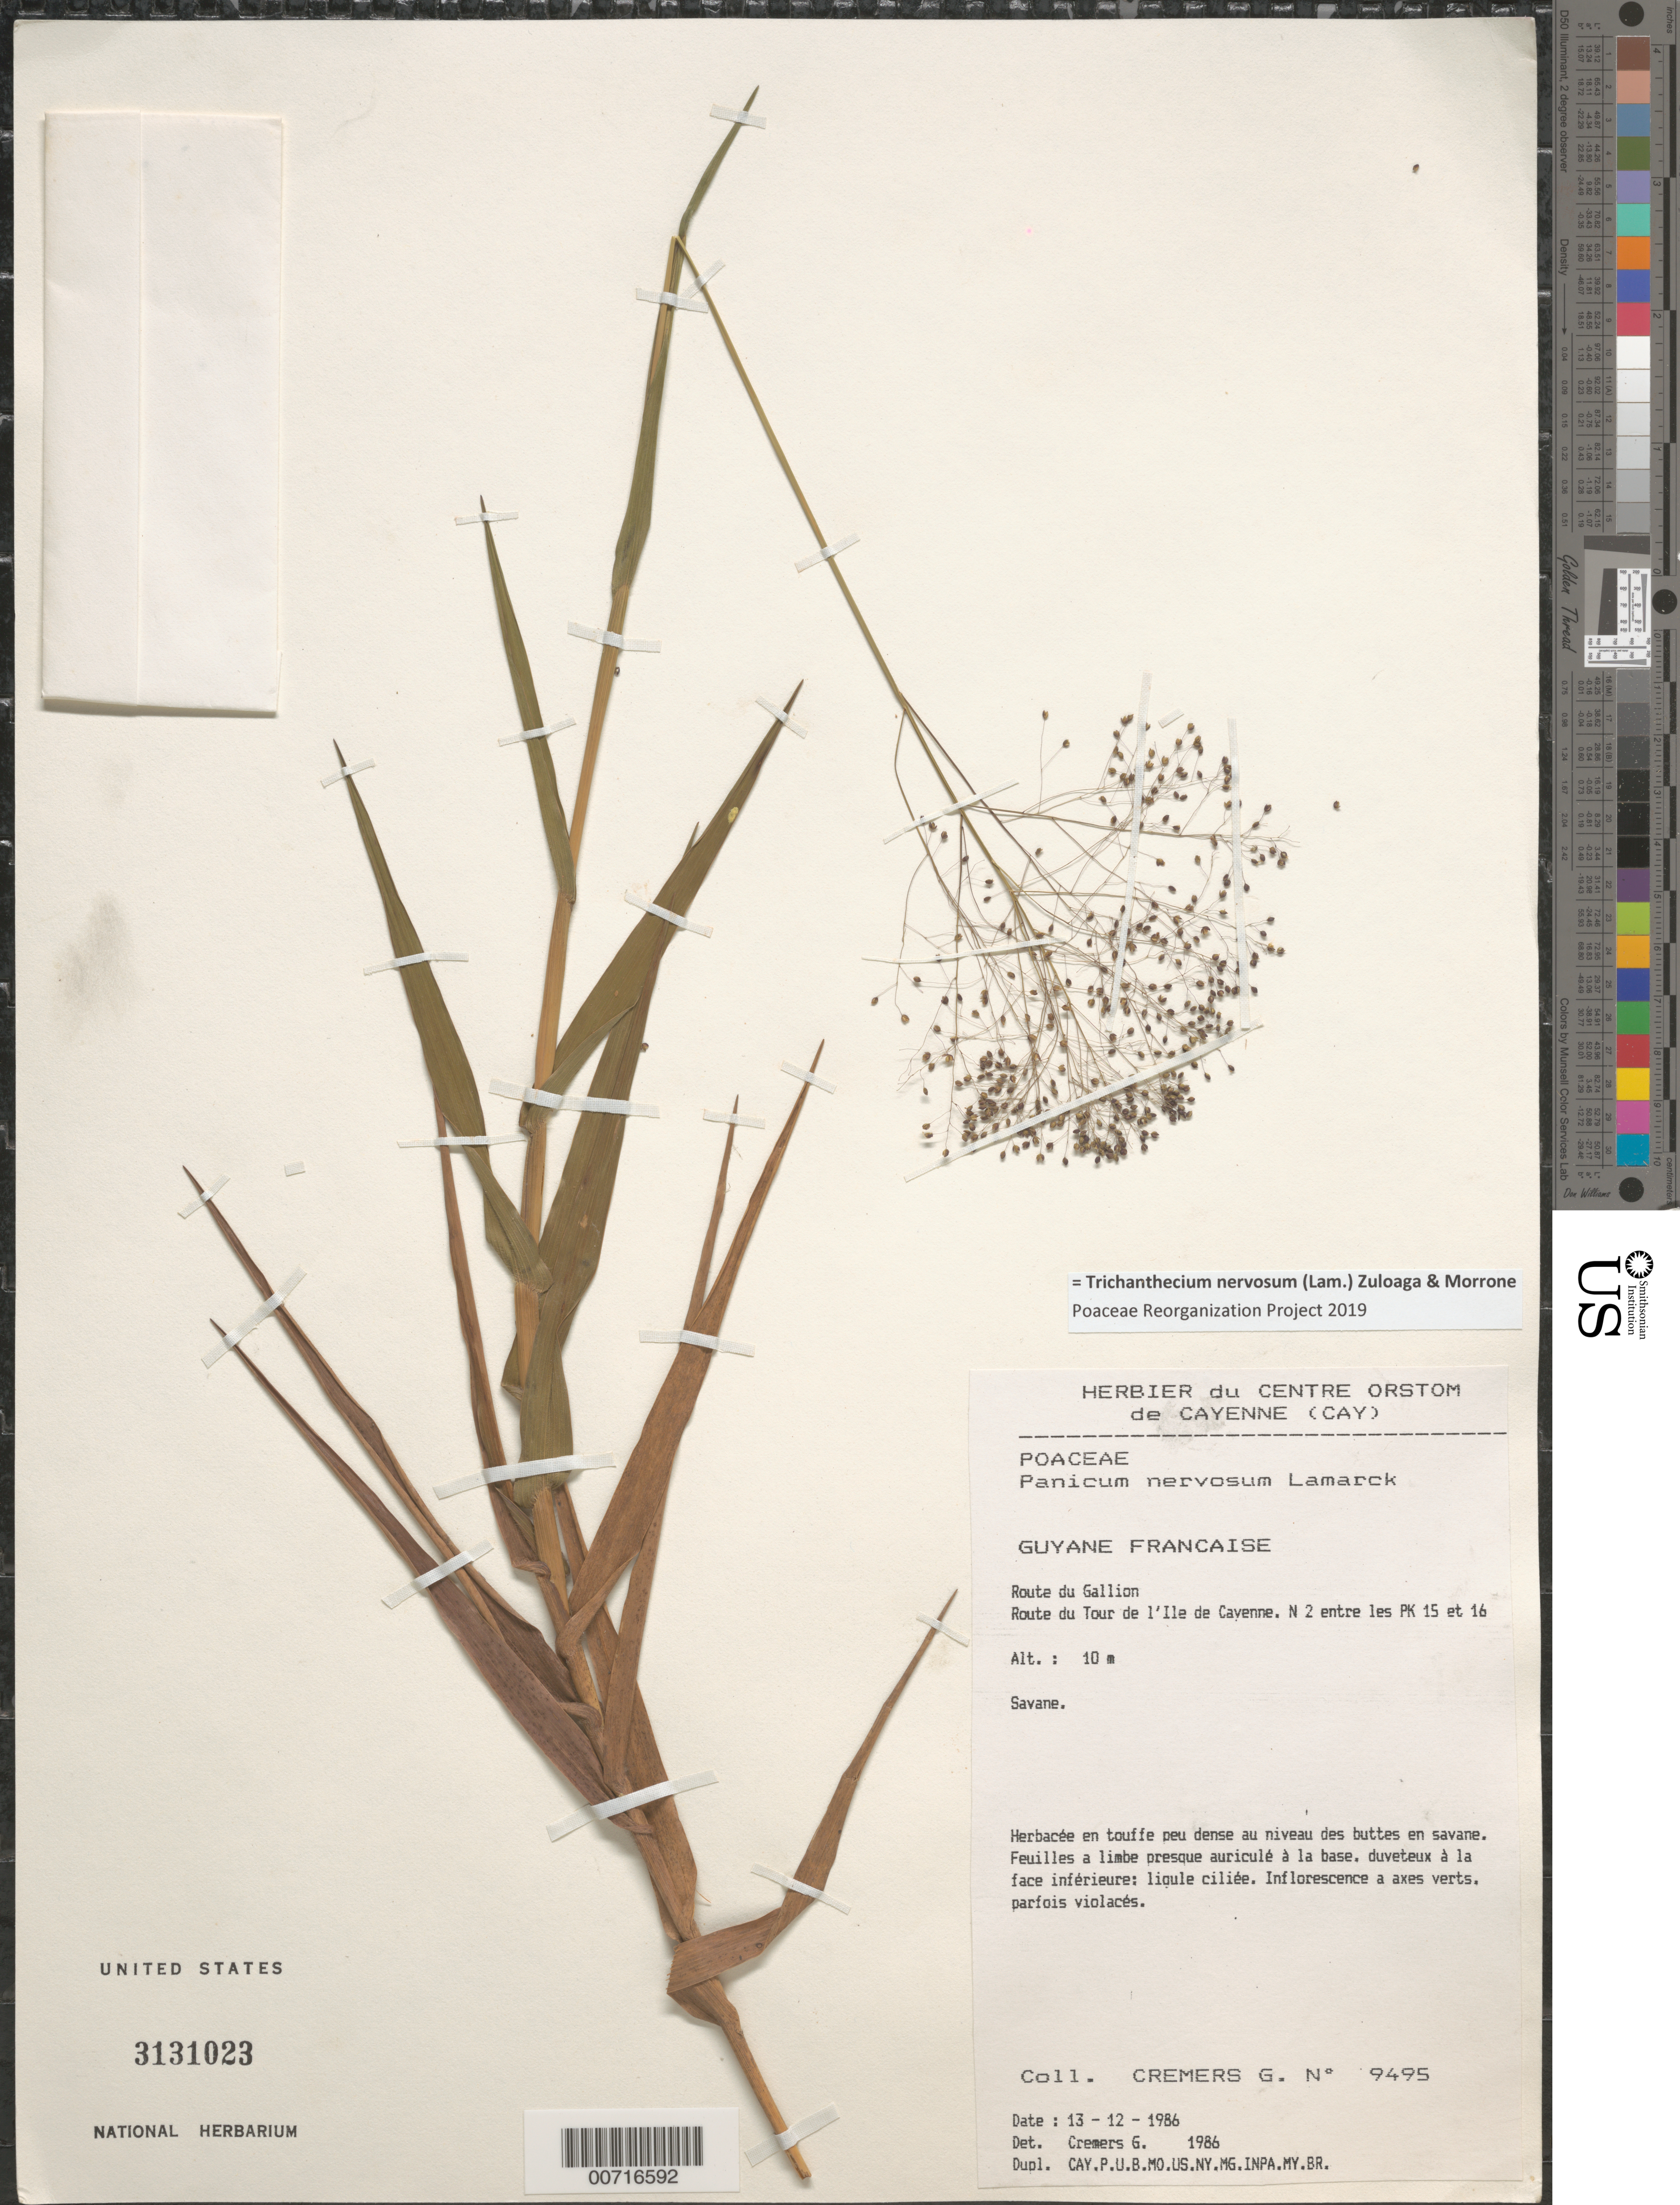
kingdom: Plantae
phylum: Tracheophyta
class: Liliopsida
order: Poales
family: Poaceae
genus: Trichanthecium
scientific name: Trichanthecium nervosum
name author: (Lam.) Zuloaga & Morrone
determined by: Poaceae Reorganization Project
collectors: G. Cremers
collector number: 9495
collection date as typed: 13-Dec-86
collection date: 1986-12-13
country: French Guiana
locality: Ile de Cayenne, N2 betw. PK 15-16, route du Gallion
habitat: Savanna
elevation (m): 10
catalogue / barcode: US 3131023